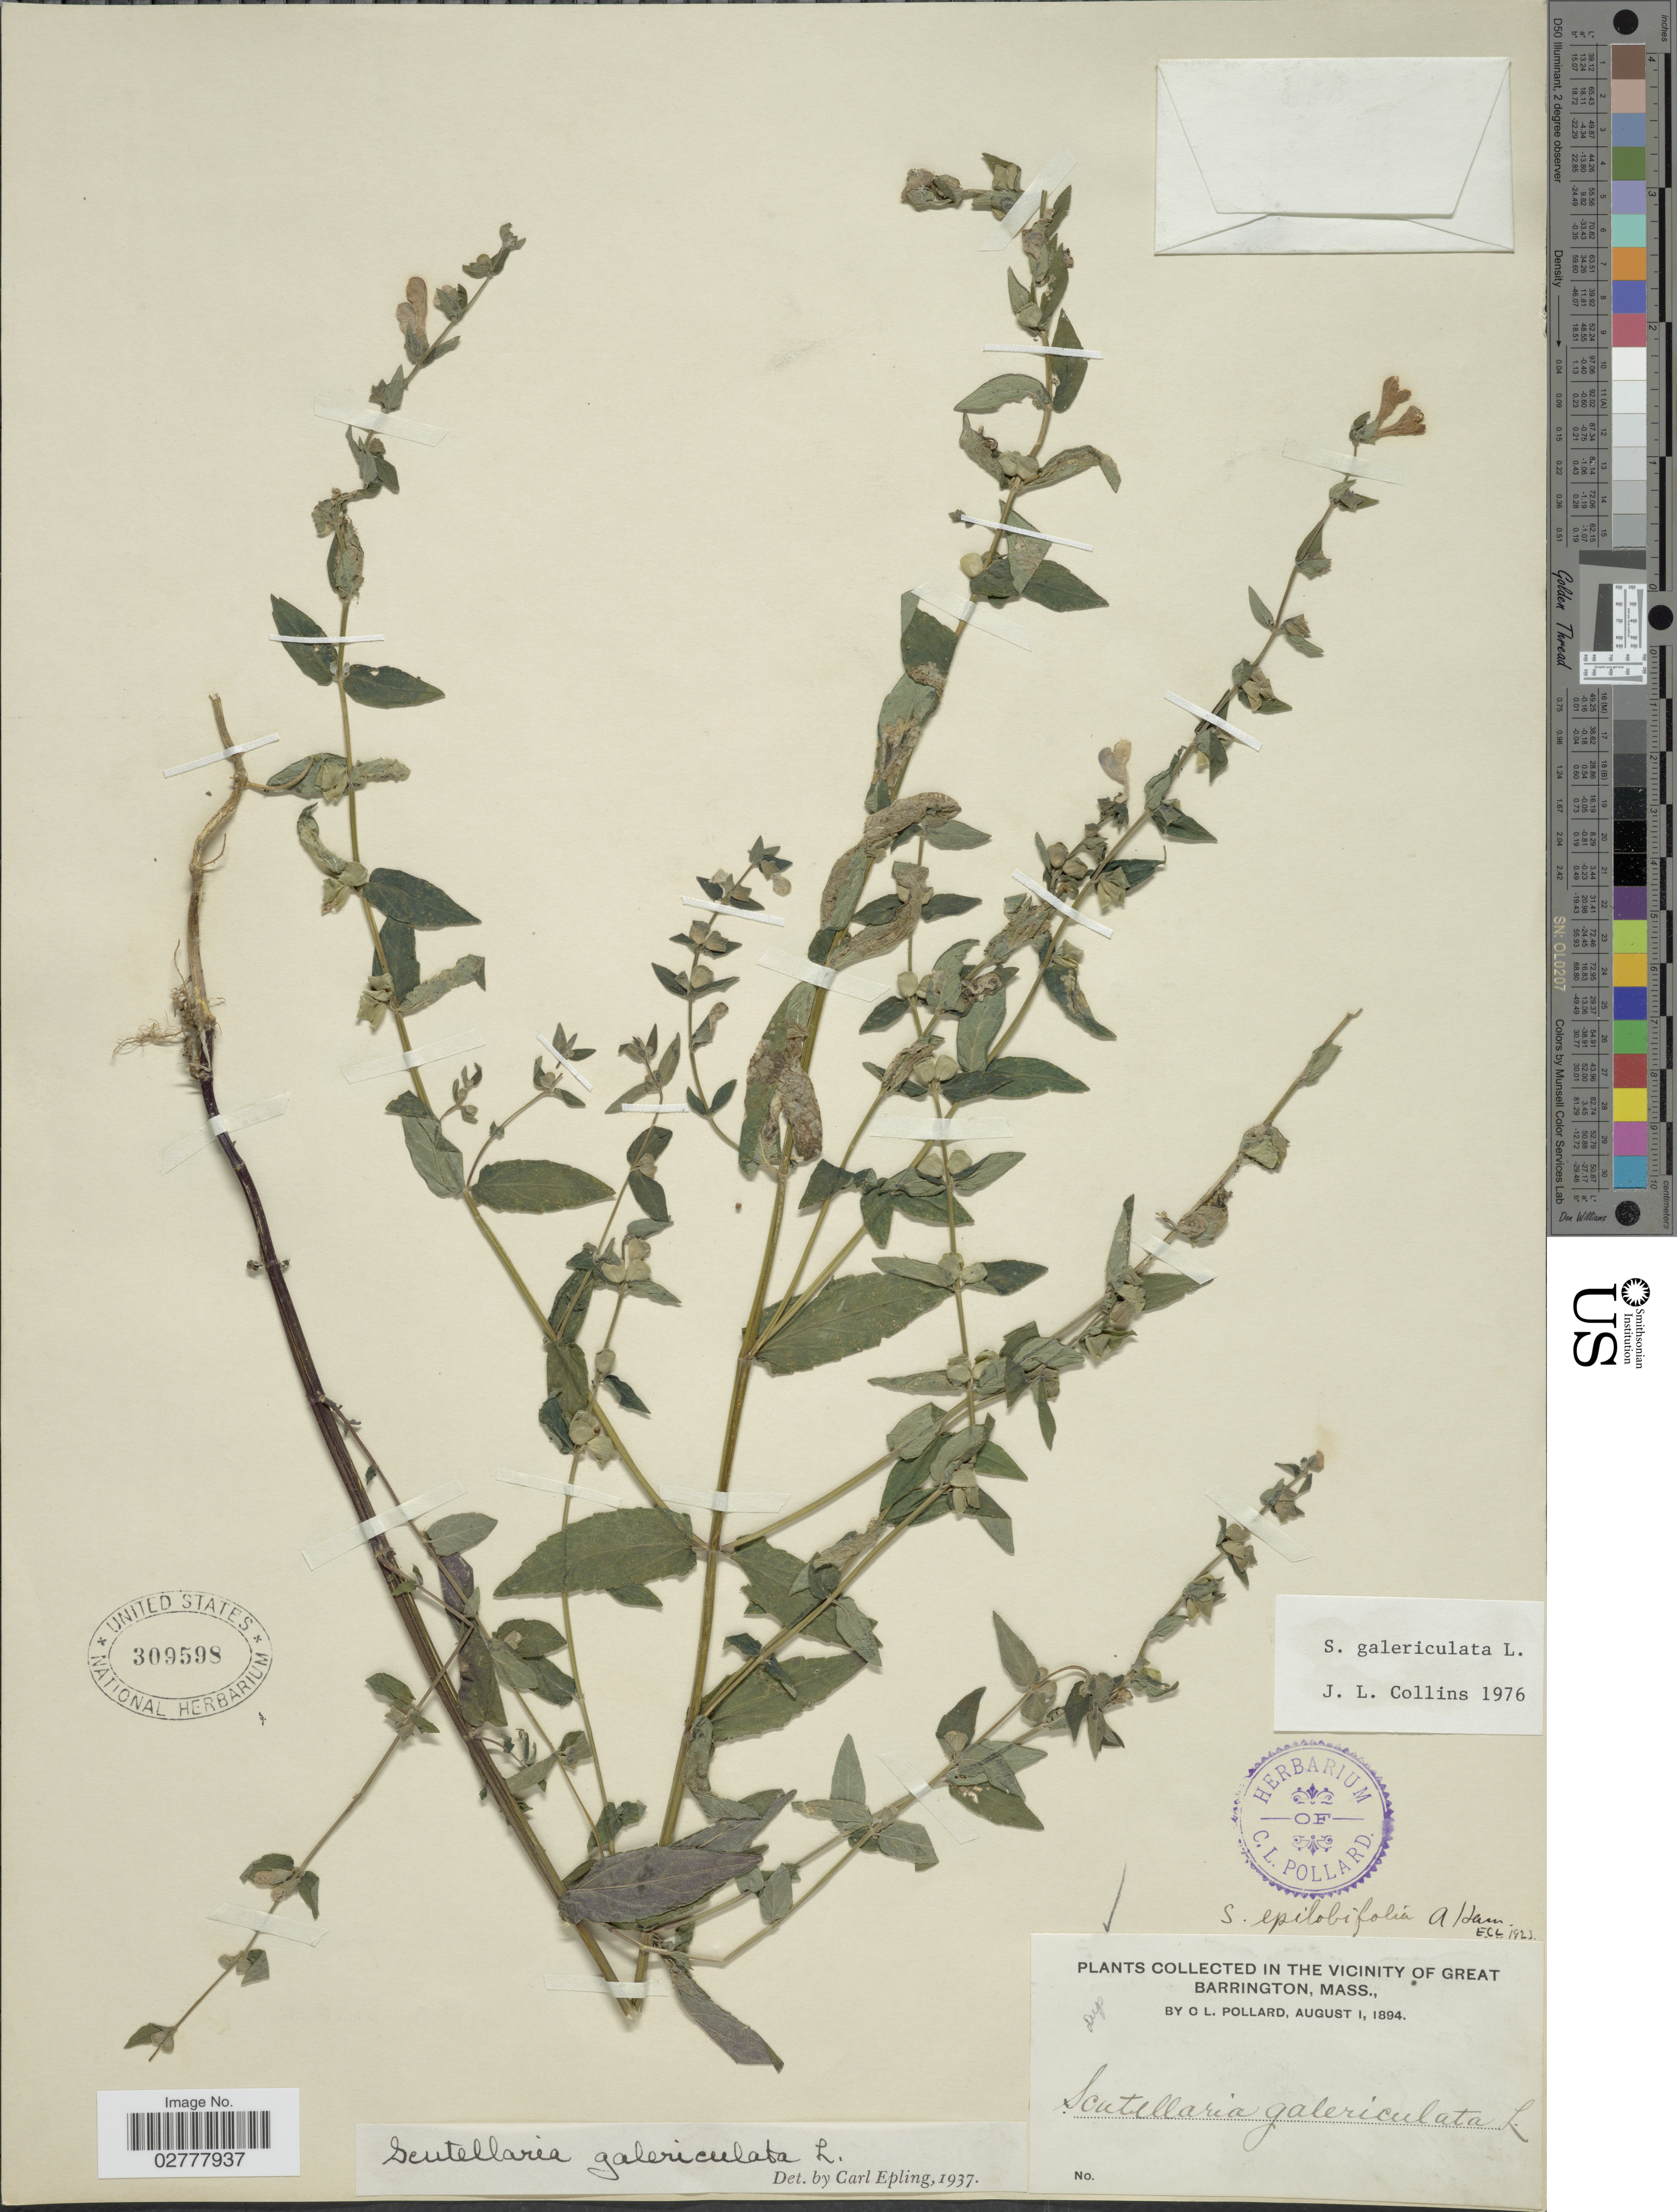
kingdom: Plantae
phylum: Tracheophyta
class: Magnoliopsida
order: Lamiales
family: Lamiaceae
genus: Scutellaria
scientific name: Scutellaria galericulata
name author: L.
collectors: C. L. Pollard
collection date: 1894-08-01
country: United States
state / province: Massachusetts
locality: In the Vicinity of Great Barrington.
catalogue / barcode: US 309598